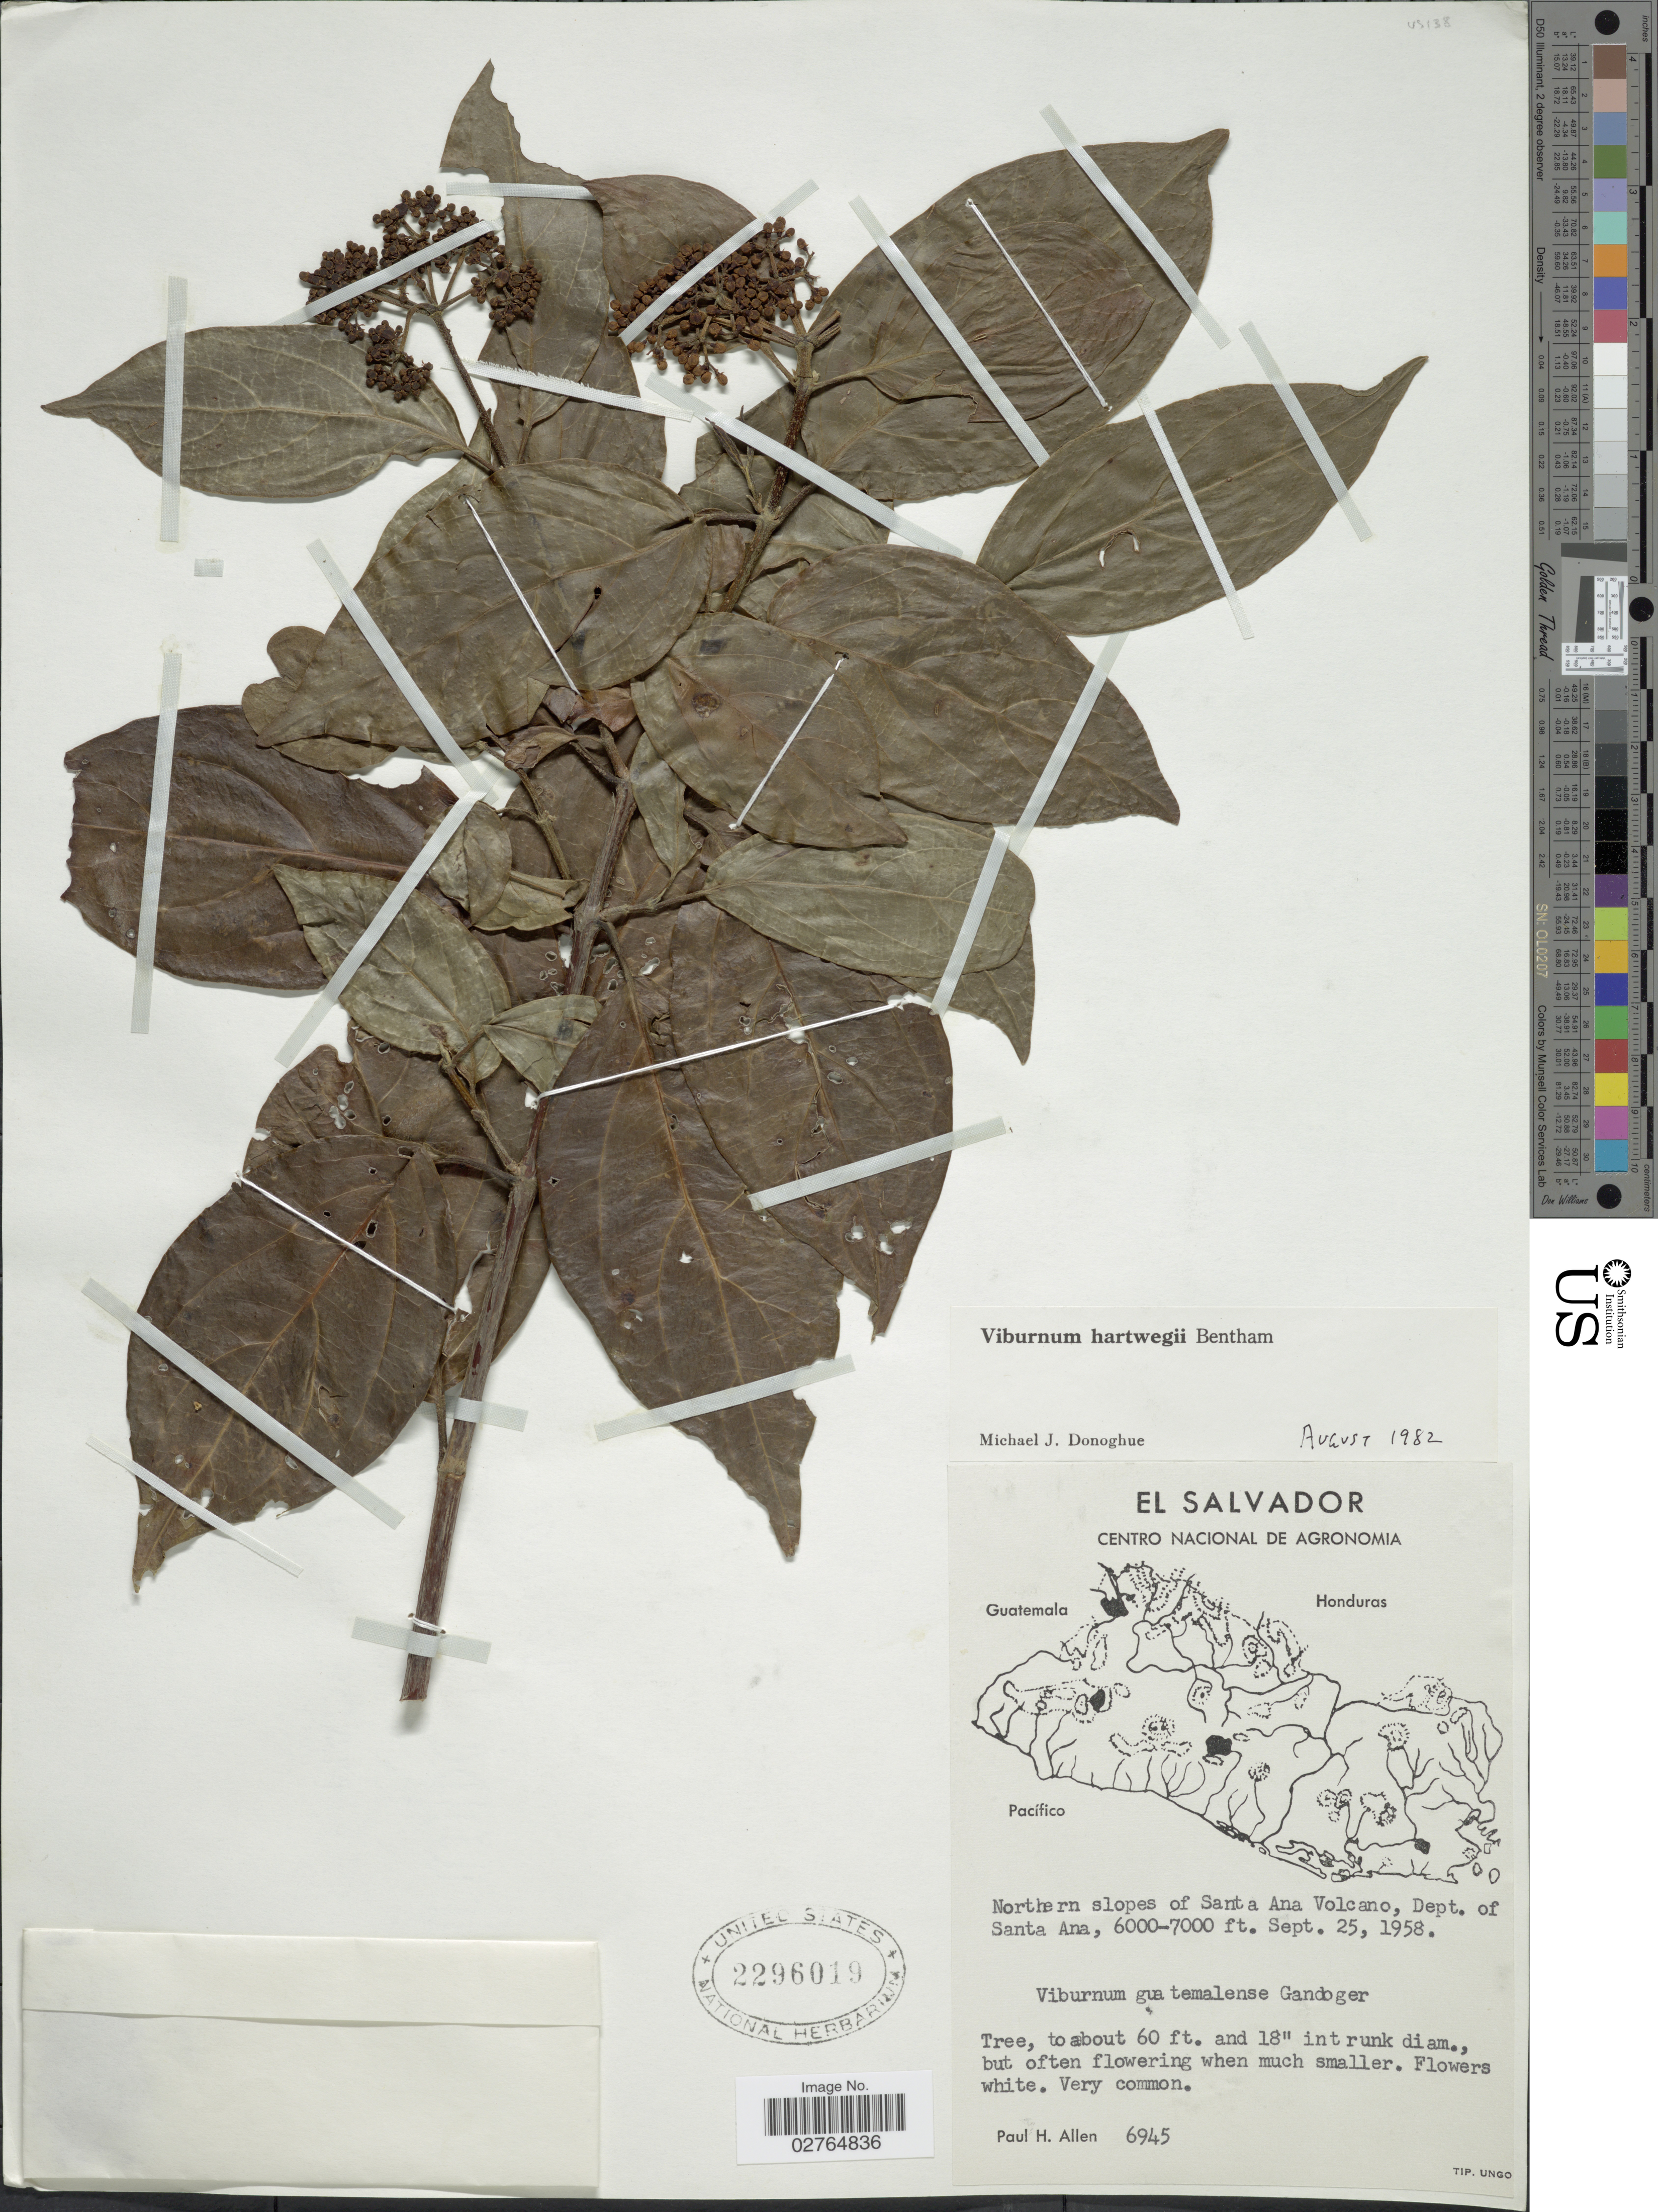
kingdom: Plantae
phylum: Tracheophyta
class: Magnoliopsida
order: Dipsacales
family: Viburnaceae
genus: Viburnum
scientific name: Viburnum hartwegii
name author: Benth.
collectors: P. H. Allen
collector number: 6945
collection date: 1958-09-25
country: El Salvador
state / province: Santa Ana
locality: Northern slopes of Santa Ana Volcano. Dept. of Santa Ana.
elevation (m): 6000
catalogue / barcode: US 2296019